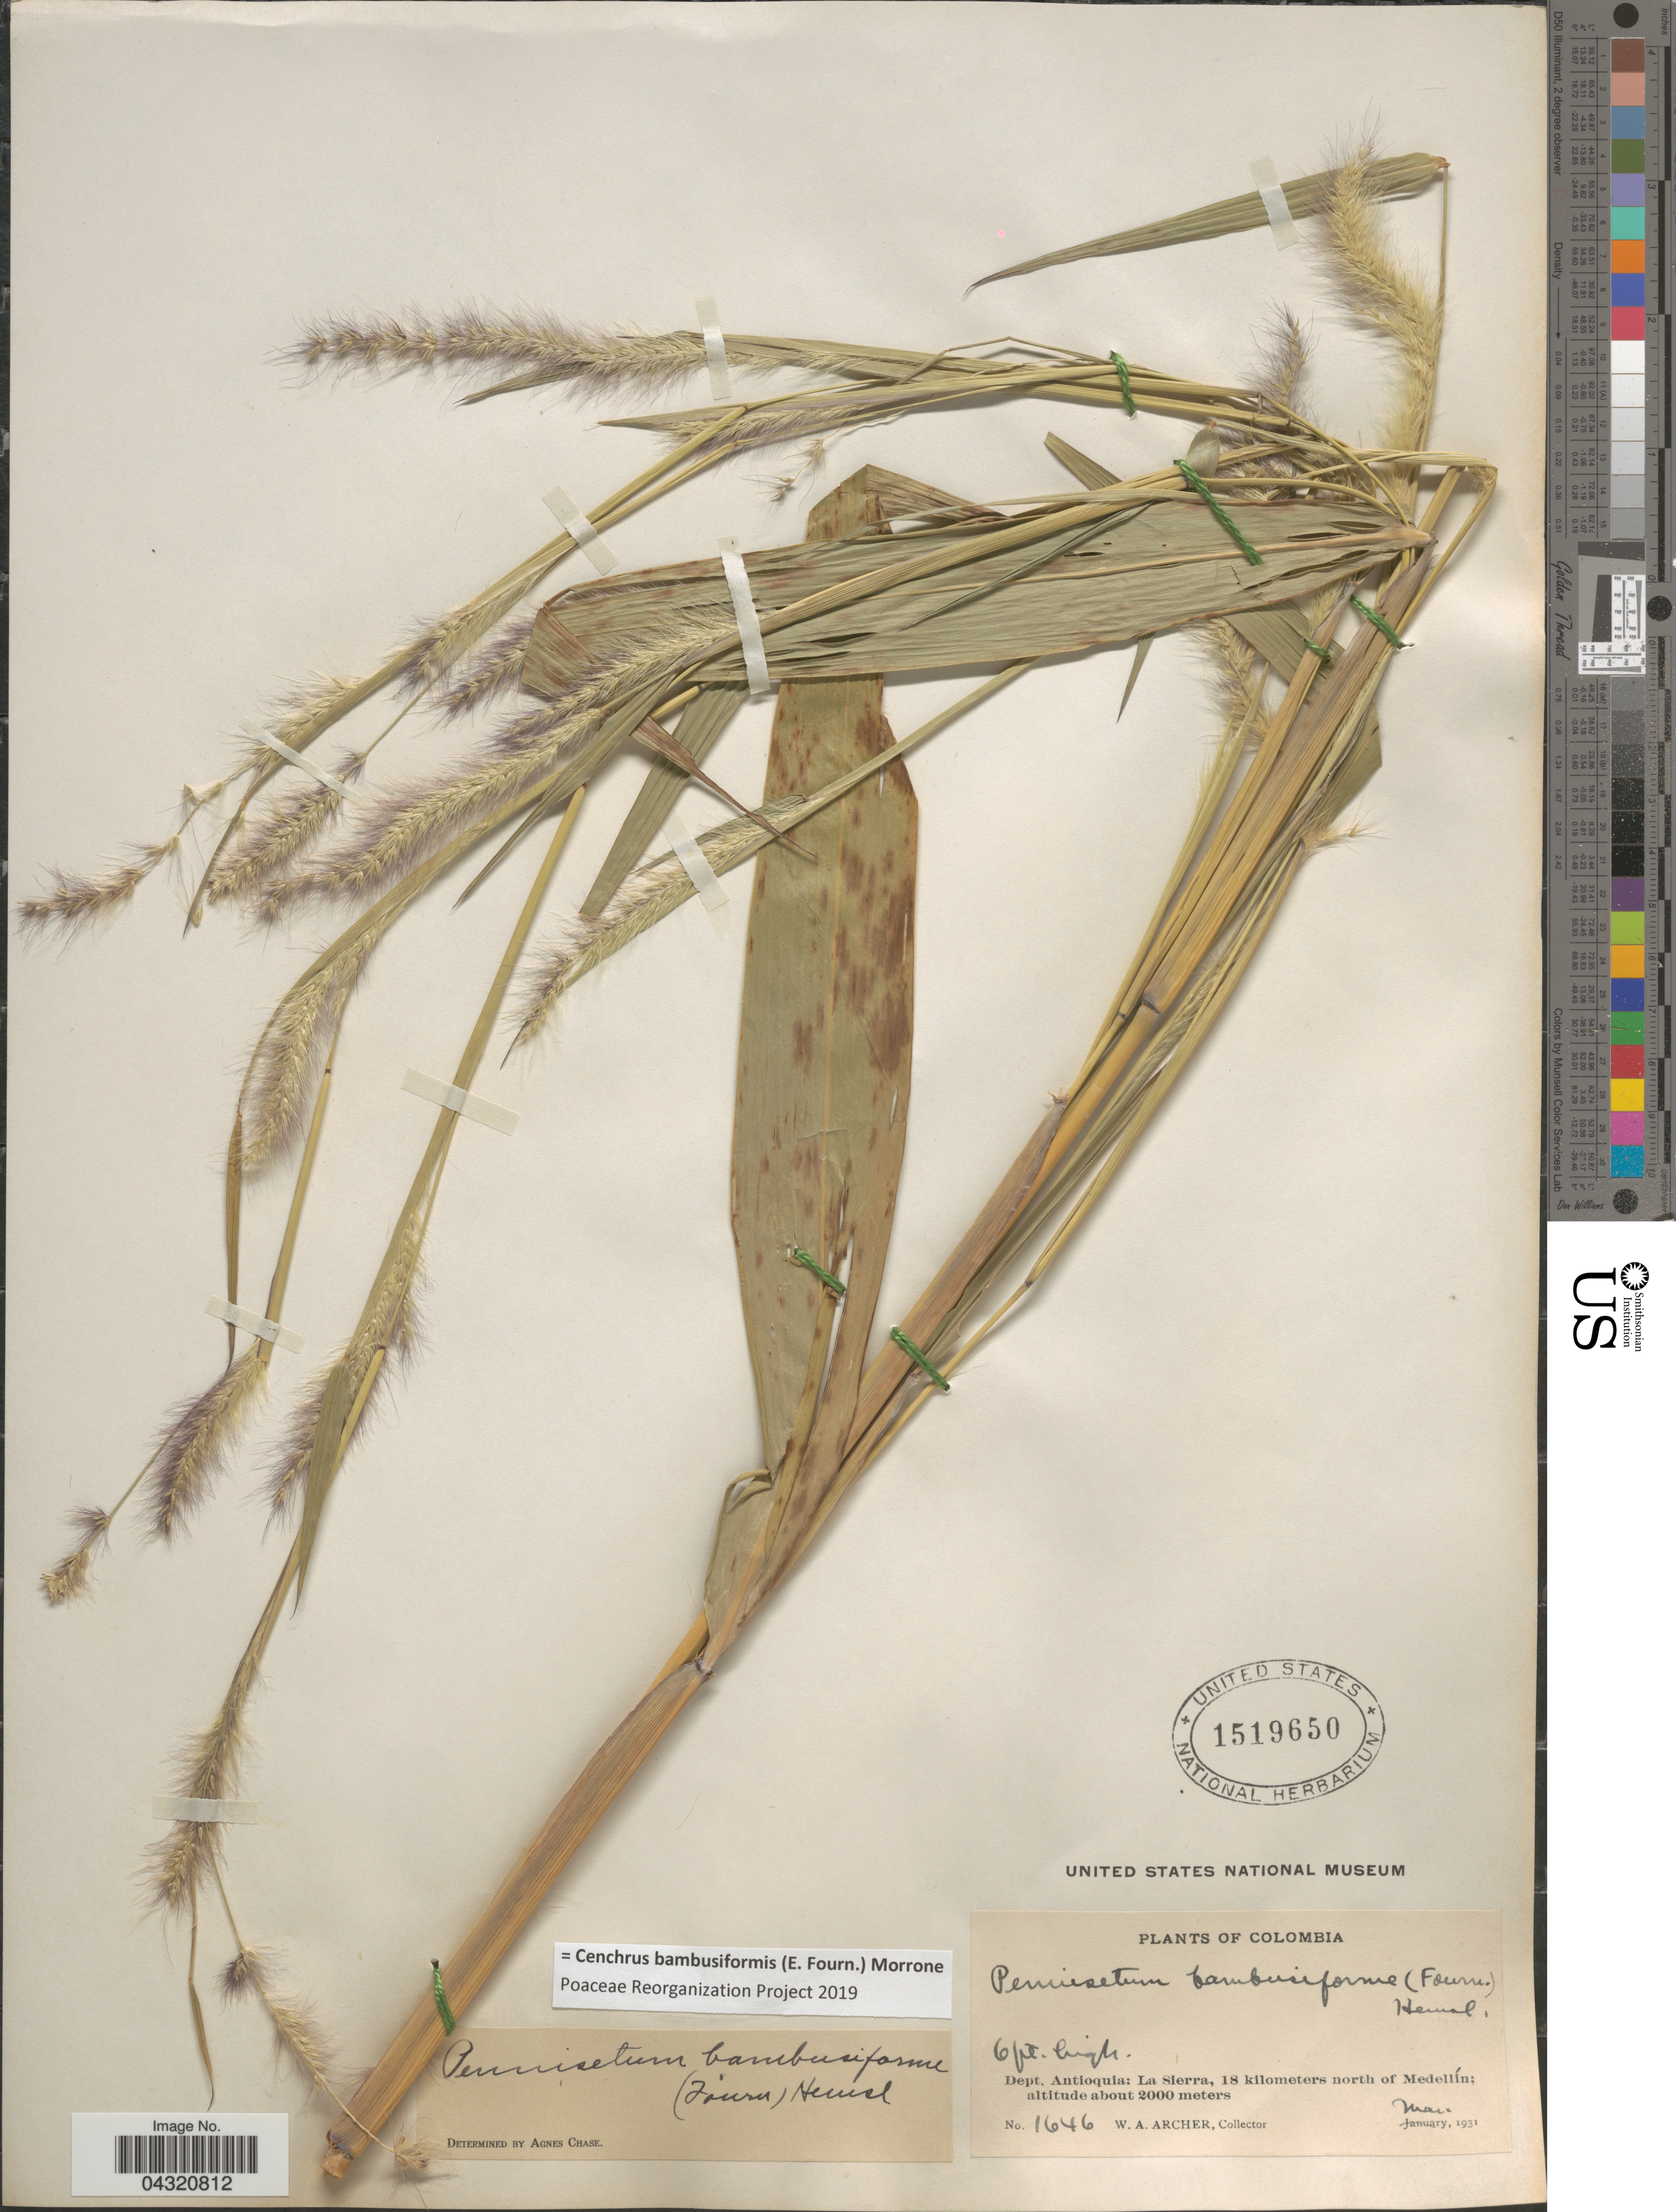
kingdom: Plantae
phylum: Tracheophyta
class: Liliopsida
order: Poales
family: Poaceae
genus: Cenchrus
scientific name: Cenchrus bambusiformis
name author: (E. Fourn.) Morrone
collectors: W. Archer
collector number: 1646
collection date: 1931-05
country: Colombia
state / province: Antioquia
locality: Dept. Antioquia: La Sierra, 18 kilometers north of Medellín.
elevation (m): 2000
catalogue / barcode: US 1519650